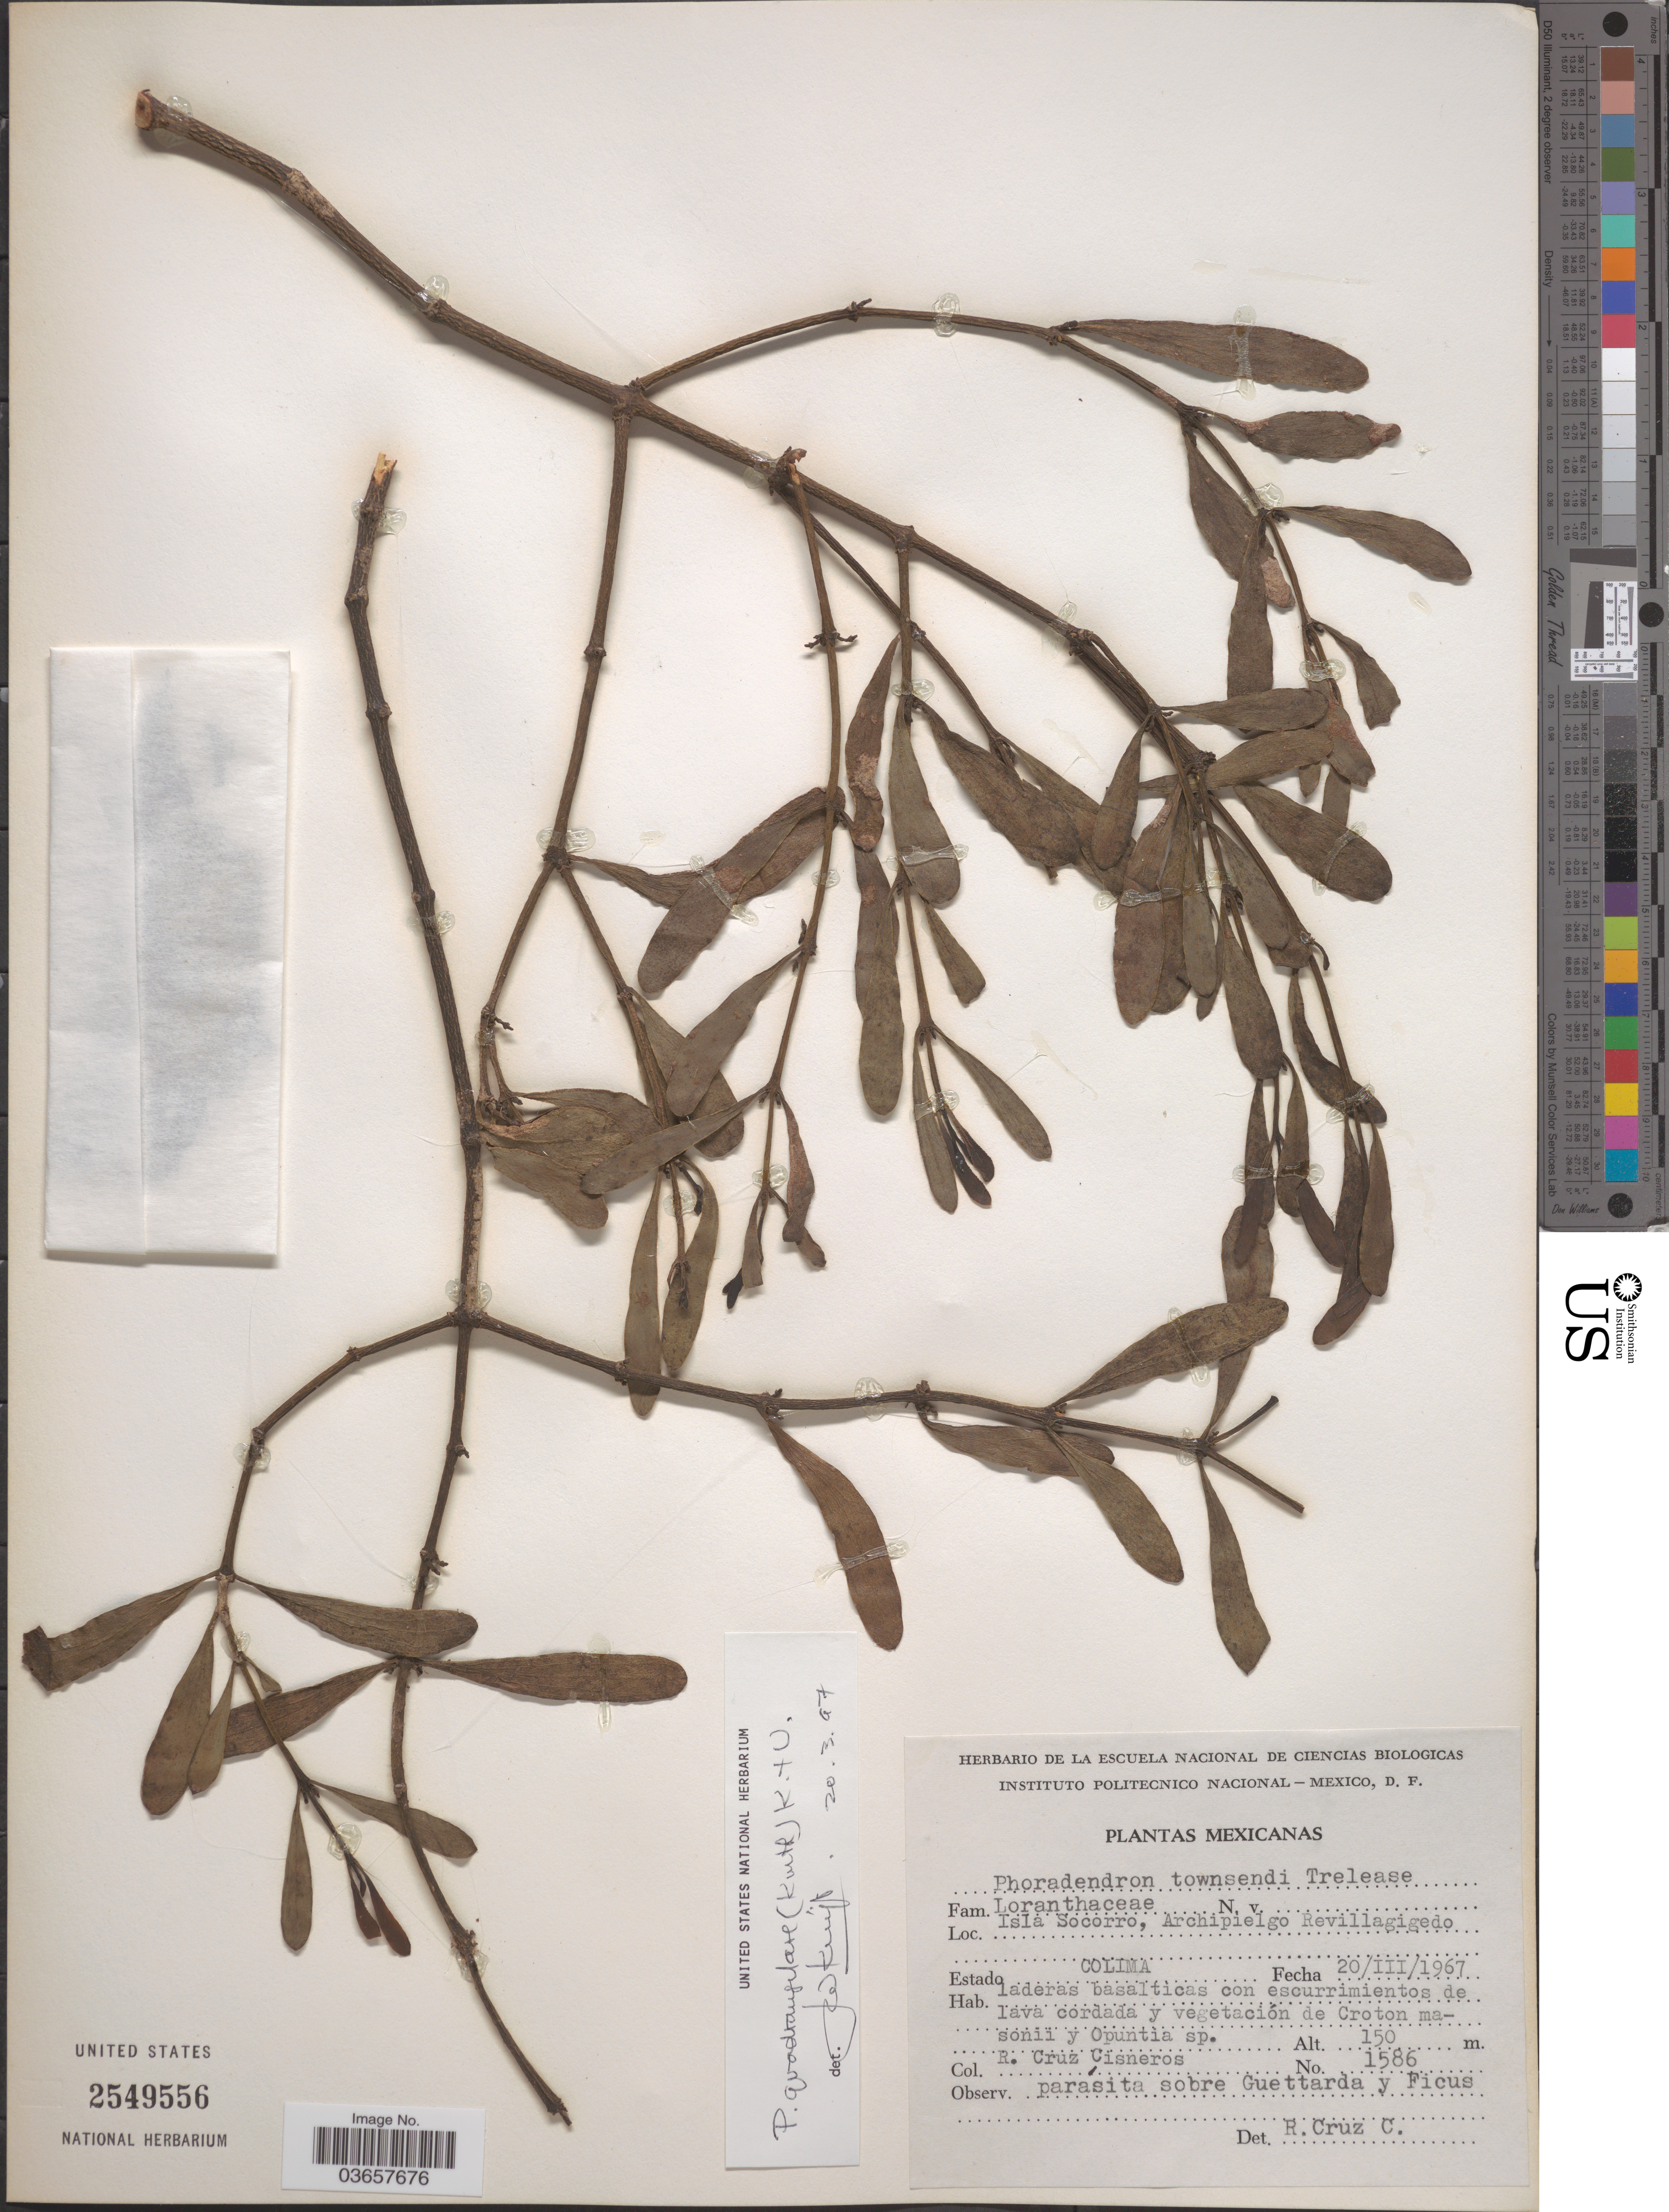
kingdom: Plantae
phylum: Tracheophyta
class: Magnoliopsida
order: Santalales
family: Viscaceae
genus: Phoradendron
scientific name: Phoradendron quadrangulare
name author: (Kunth) Griseb.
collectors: R. Cruz-C.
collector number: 1586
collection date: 1967-03-20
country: Mexico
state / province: Colima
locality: Isla Socorro, Archipielgo Revillagigedo.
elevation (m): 150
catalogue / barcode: US 2549556